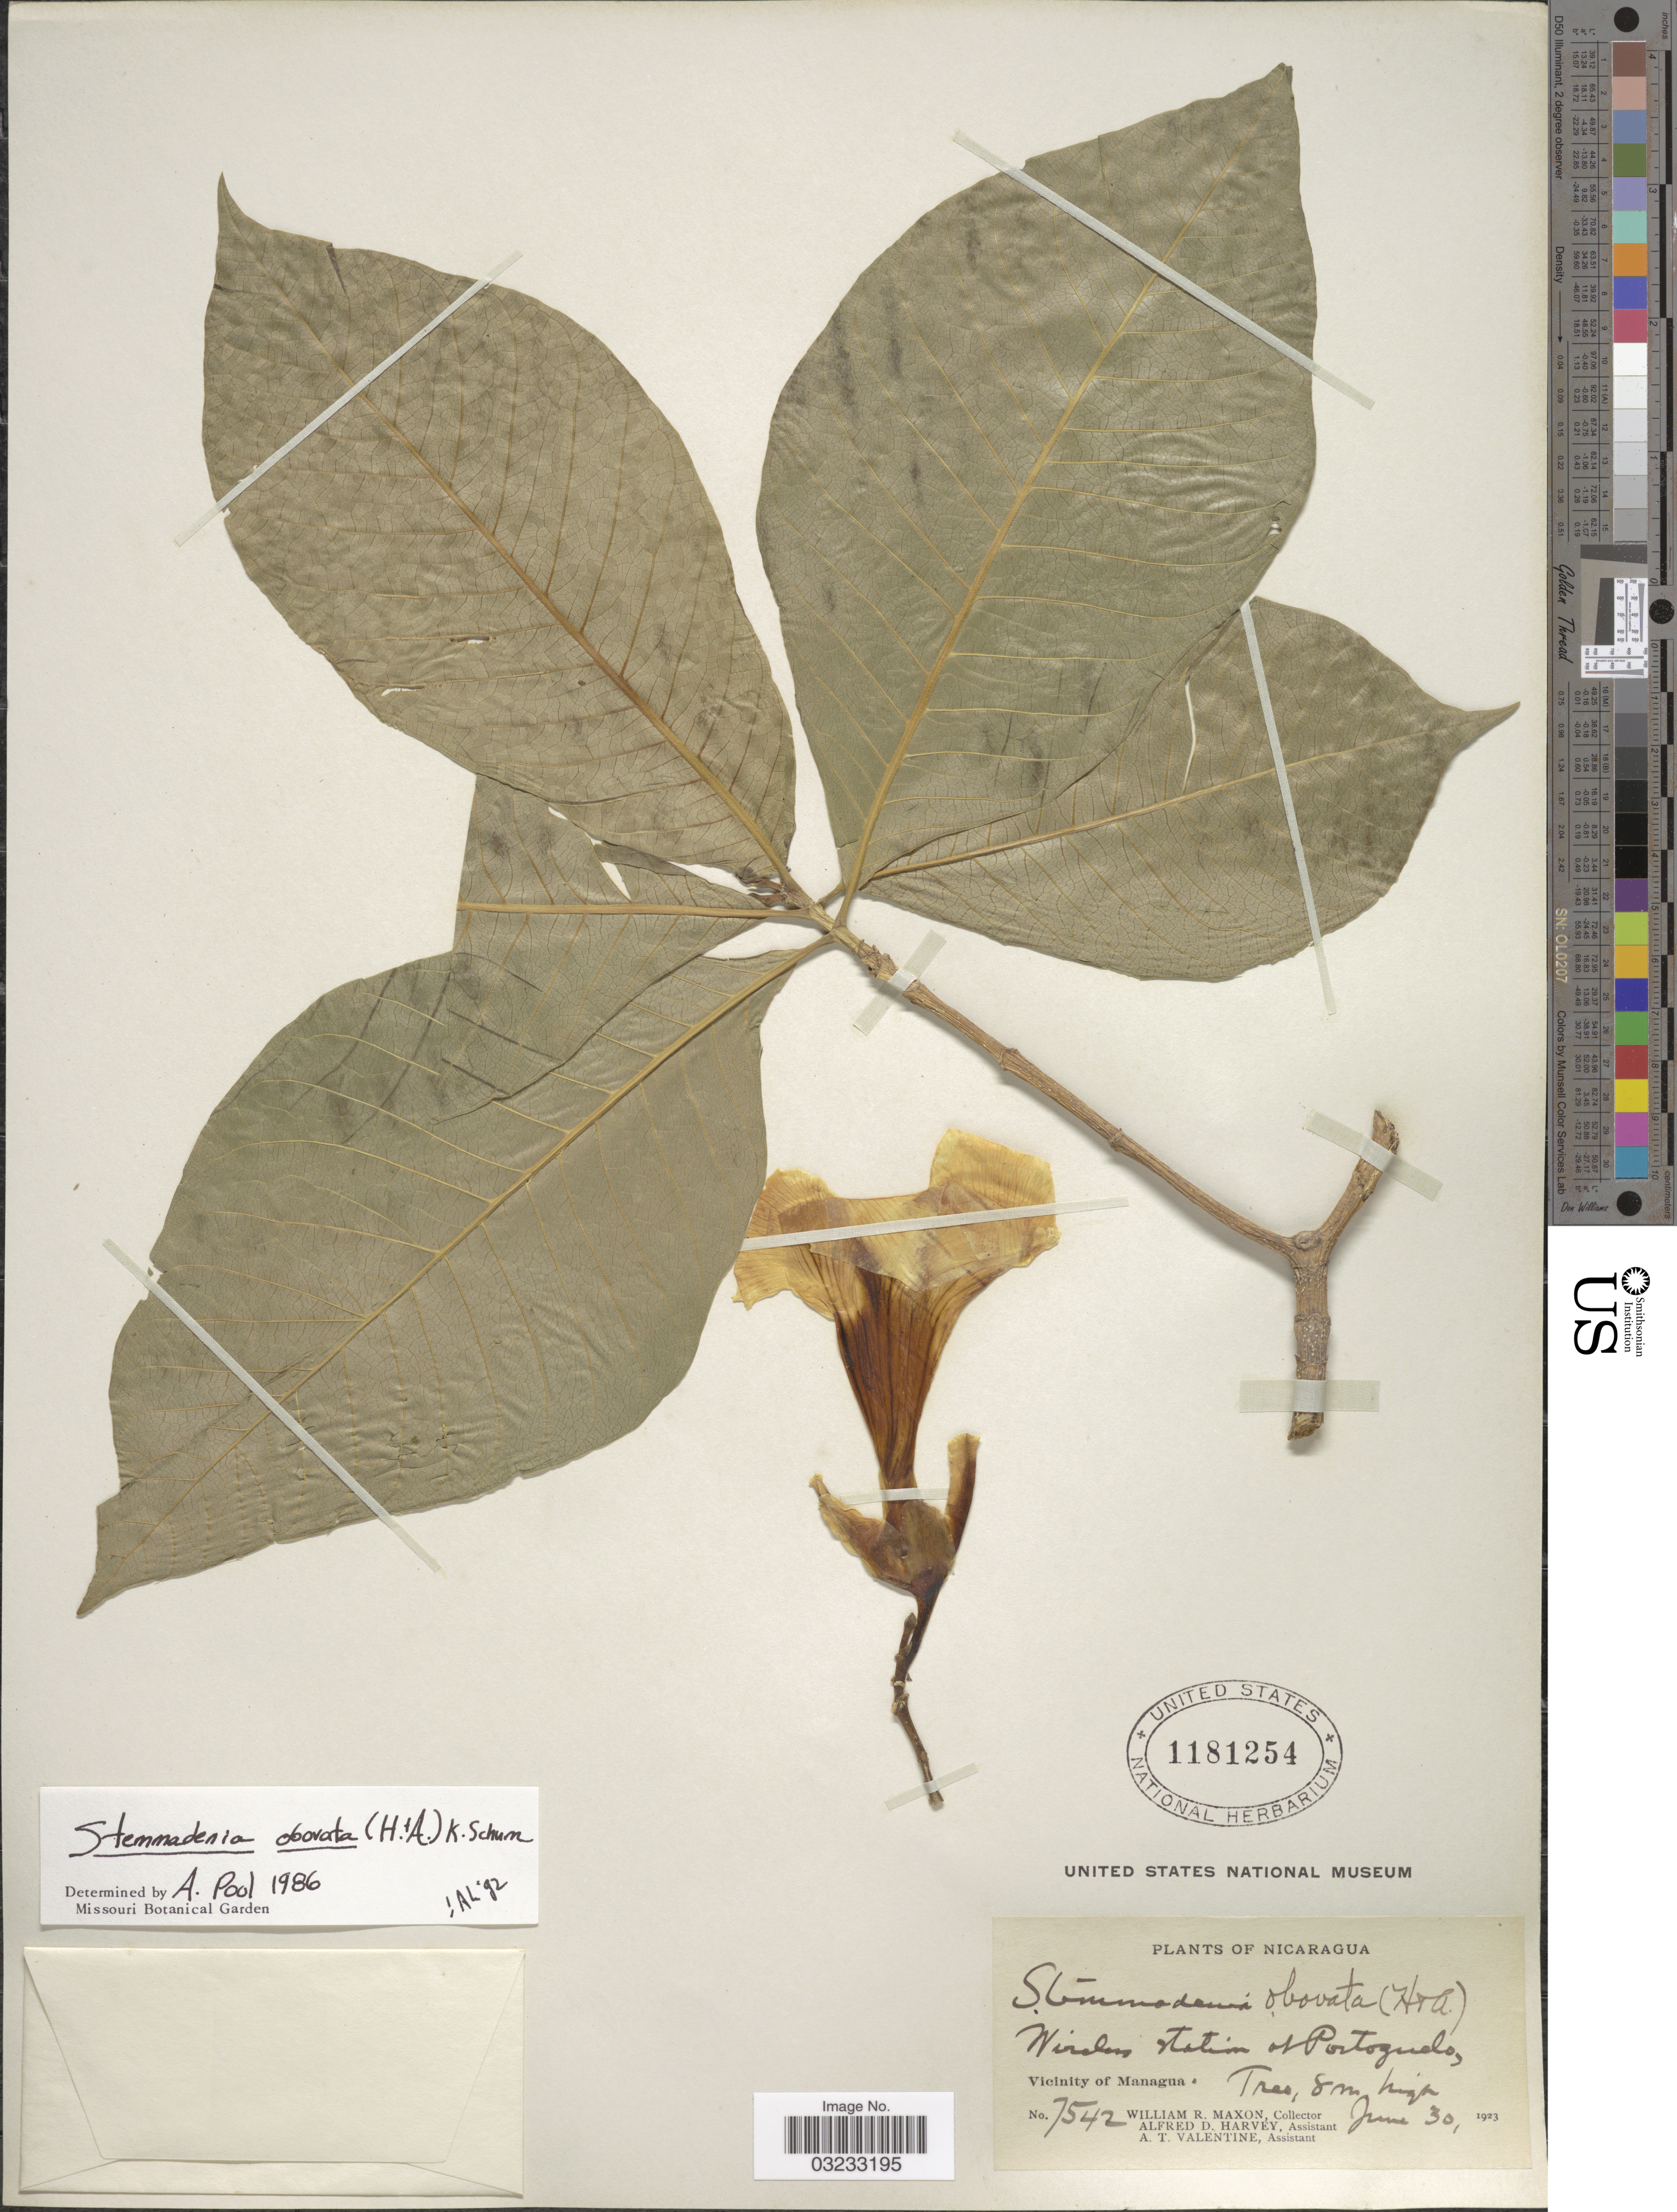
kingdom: Plantae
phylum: Tracheophyta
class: Magnoliopsida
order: Gentianales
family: Apocynaceae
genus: Stemmadenia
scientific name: Stemmadenia obovata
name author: (Hook. & Arn.) K. Schum.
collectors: W. R. Maxon, A. D. Harvey & A. Valentine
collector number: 7542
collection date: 1923-06-30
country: Nicaragua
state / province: Managua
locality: Wireless Station of Portozuelo, Vicinity of Managua.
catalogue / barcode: US 1181254